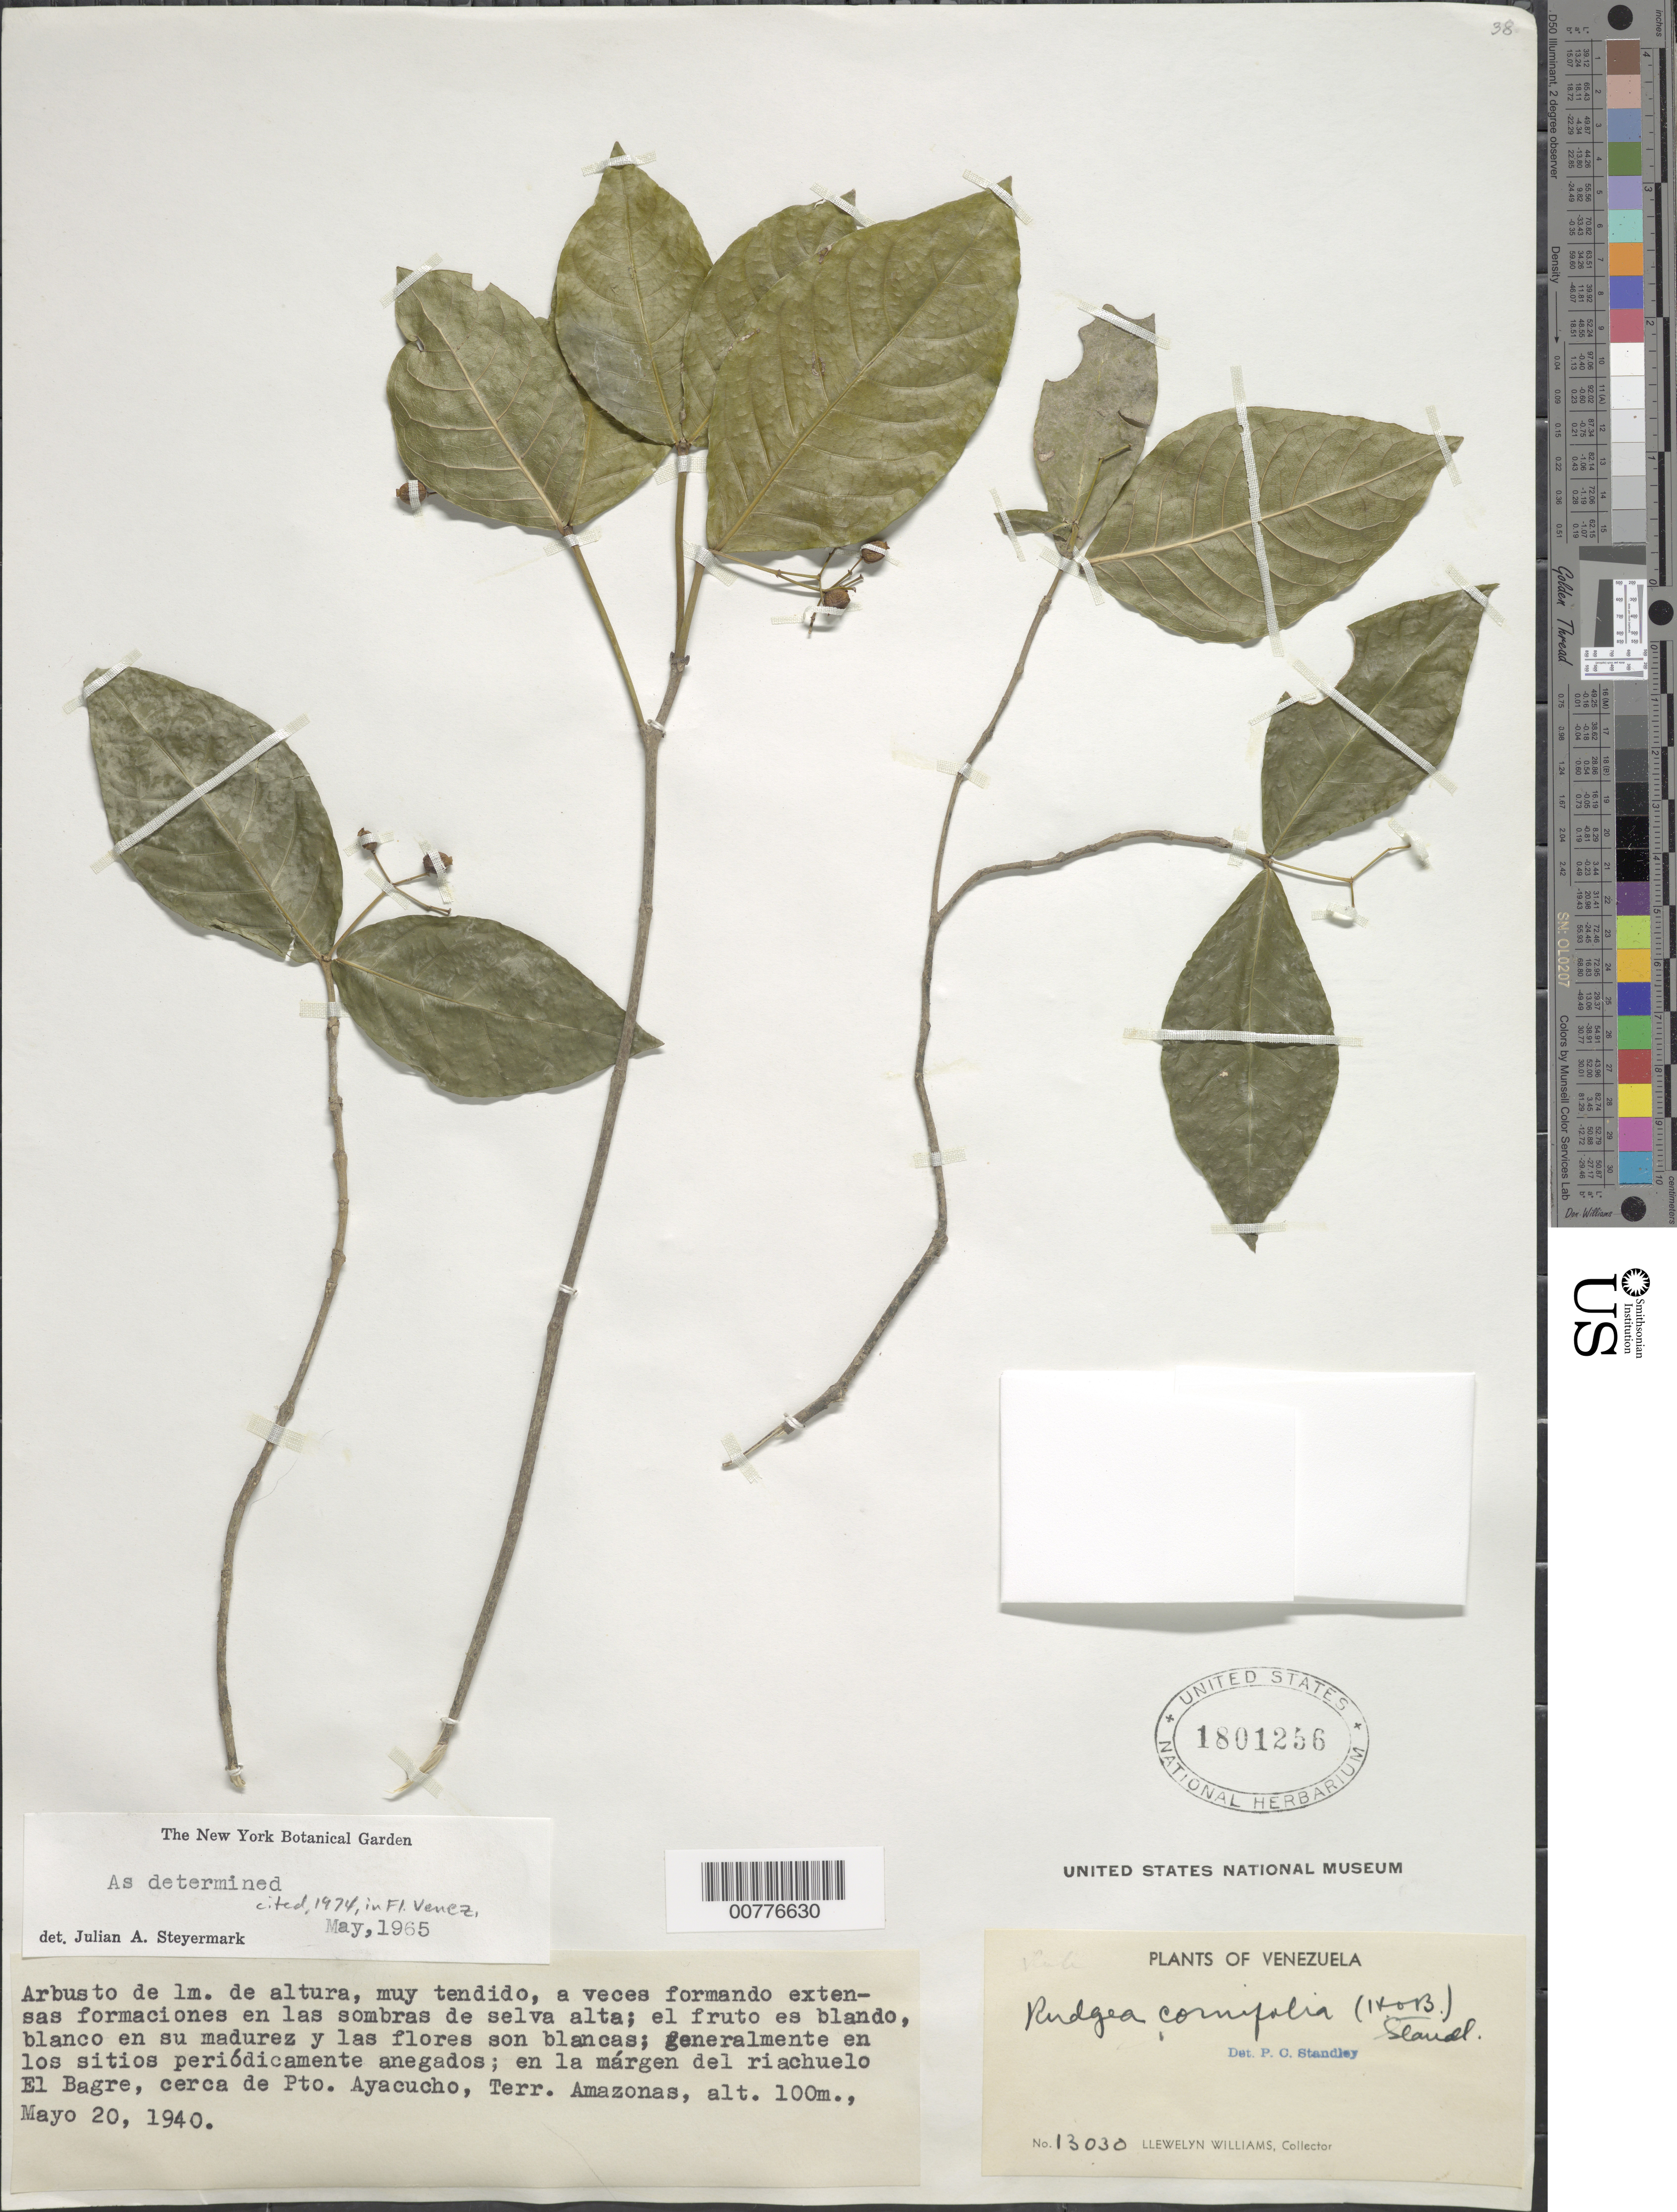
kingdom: Plantae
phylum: Tracheophyta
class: Magnoliopsida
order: Gentianales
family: Rubiaceae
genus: Rudgea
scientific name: Rudgea cornifolia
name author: (Kunth) Standl.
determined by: Steyermark, Julian A., (VEN)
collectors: Ll. Williams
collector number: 13030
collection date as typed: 20-May-40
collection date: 1940-05-20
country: Venezuela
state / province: Amazonas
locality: Puerto Ayacucho, El Bagre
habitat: Margen del riachuelo; en los sitios periodicamente anegados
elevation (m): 100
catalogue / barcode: US 1801256